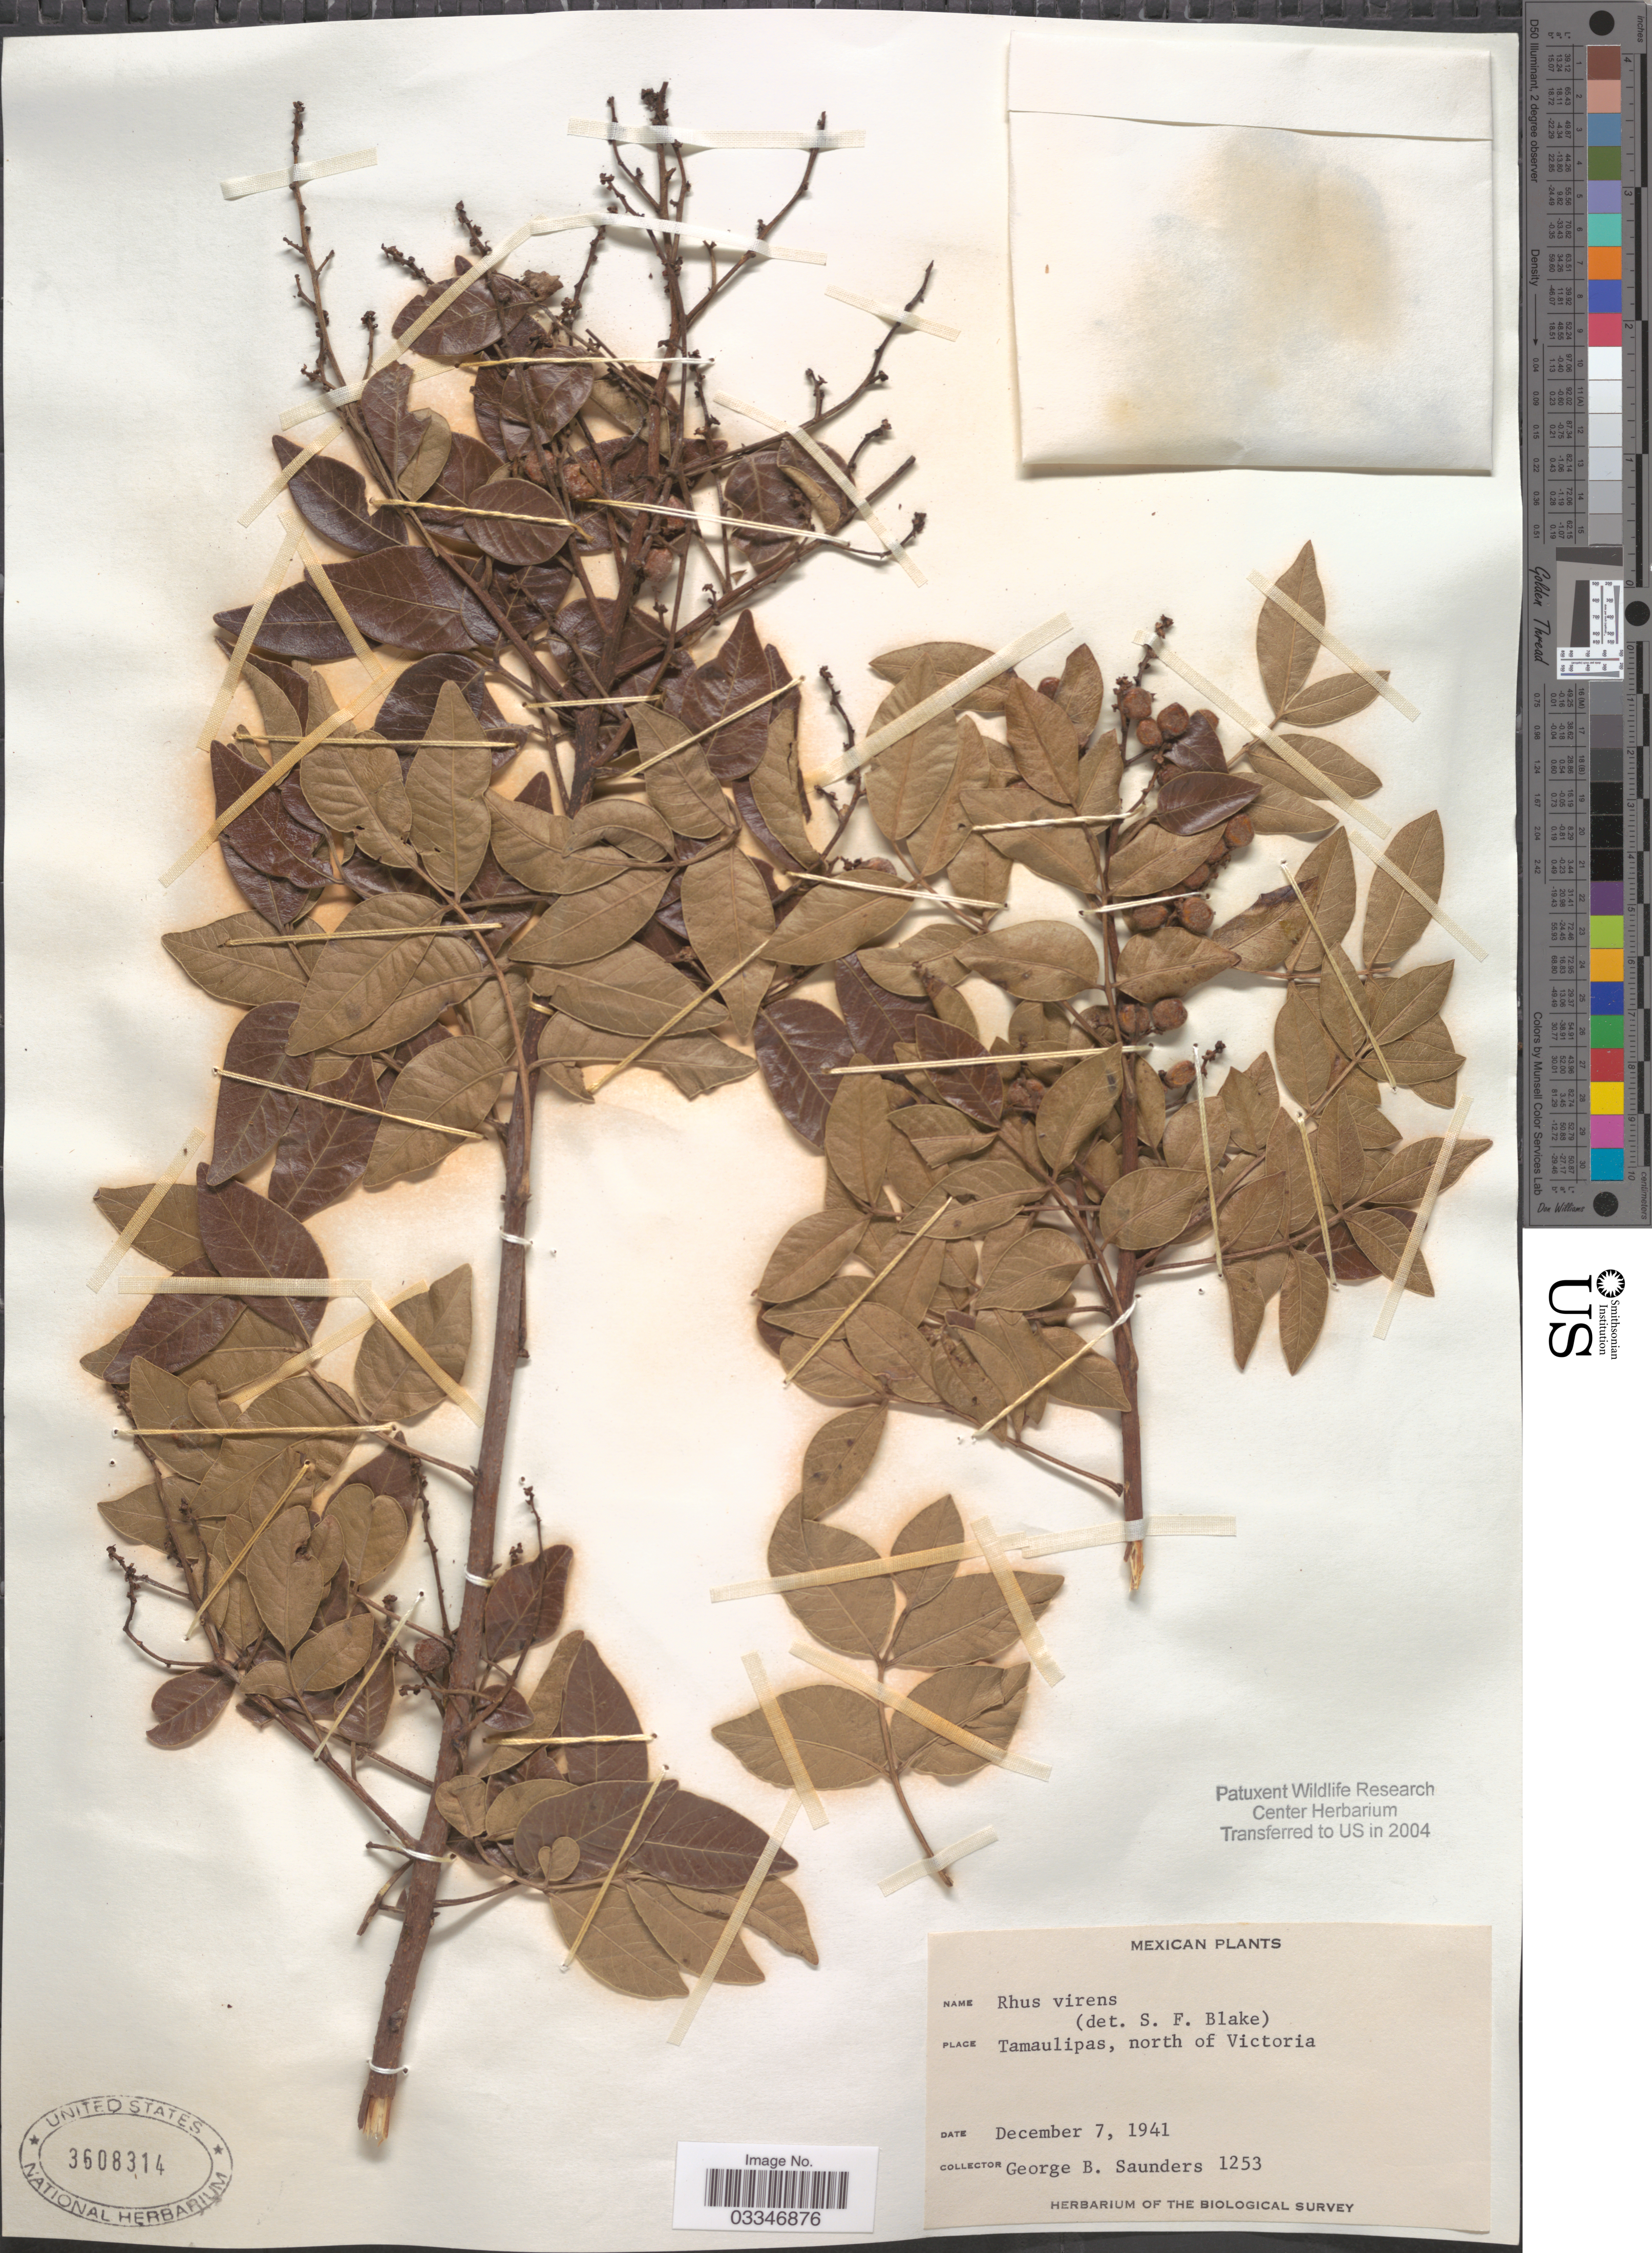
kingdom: Plantae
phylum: Tracheophyta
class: Magnoliopsida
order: Sapindales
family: Anacardiaceae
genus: Rhus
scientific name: Rhus virens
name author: Lindh. ex A. Gray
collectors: G. B. Saunders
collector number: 1253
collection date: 1941-12-07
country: Mexico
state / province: Tamaulipas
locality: North of Victoria.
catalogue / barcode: US 3608314